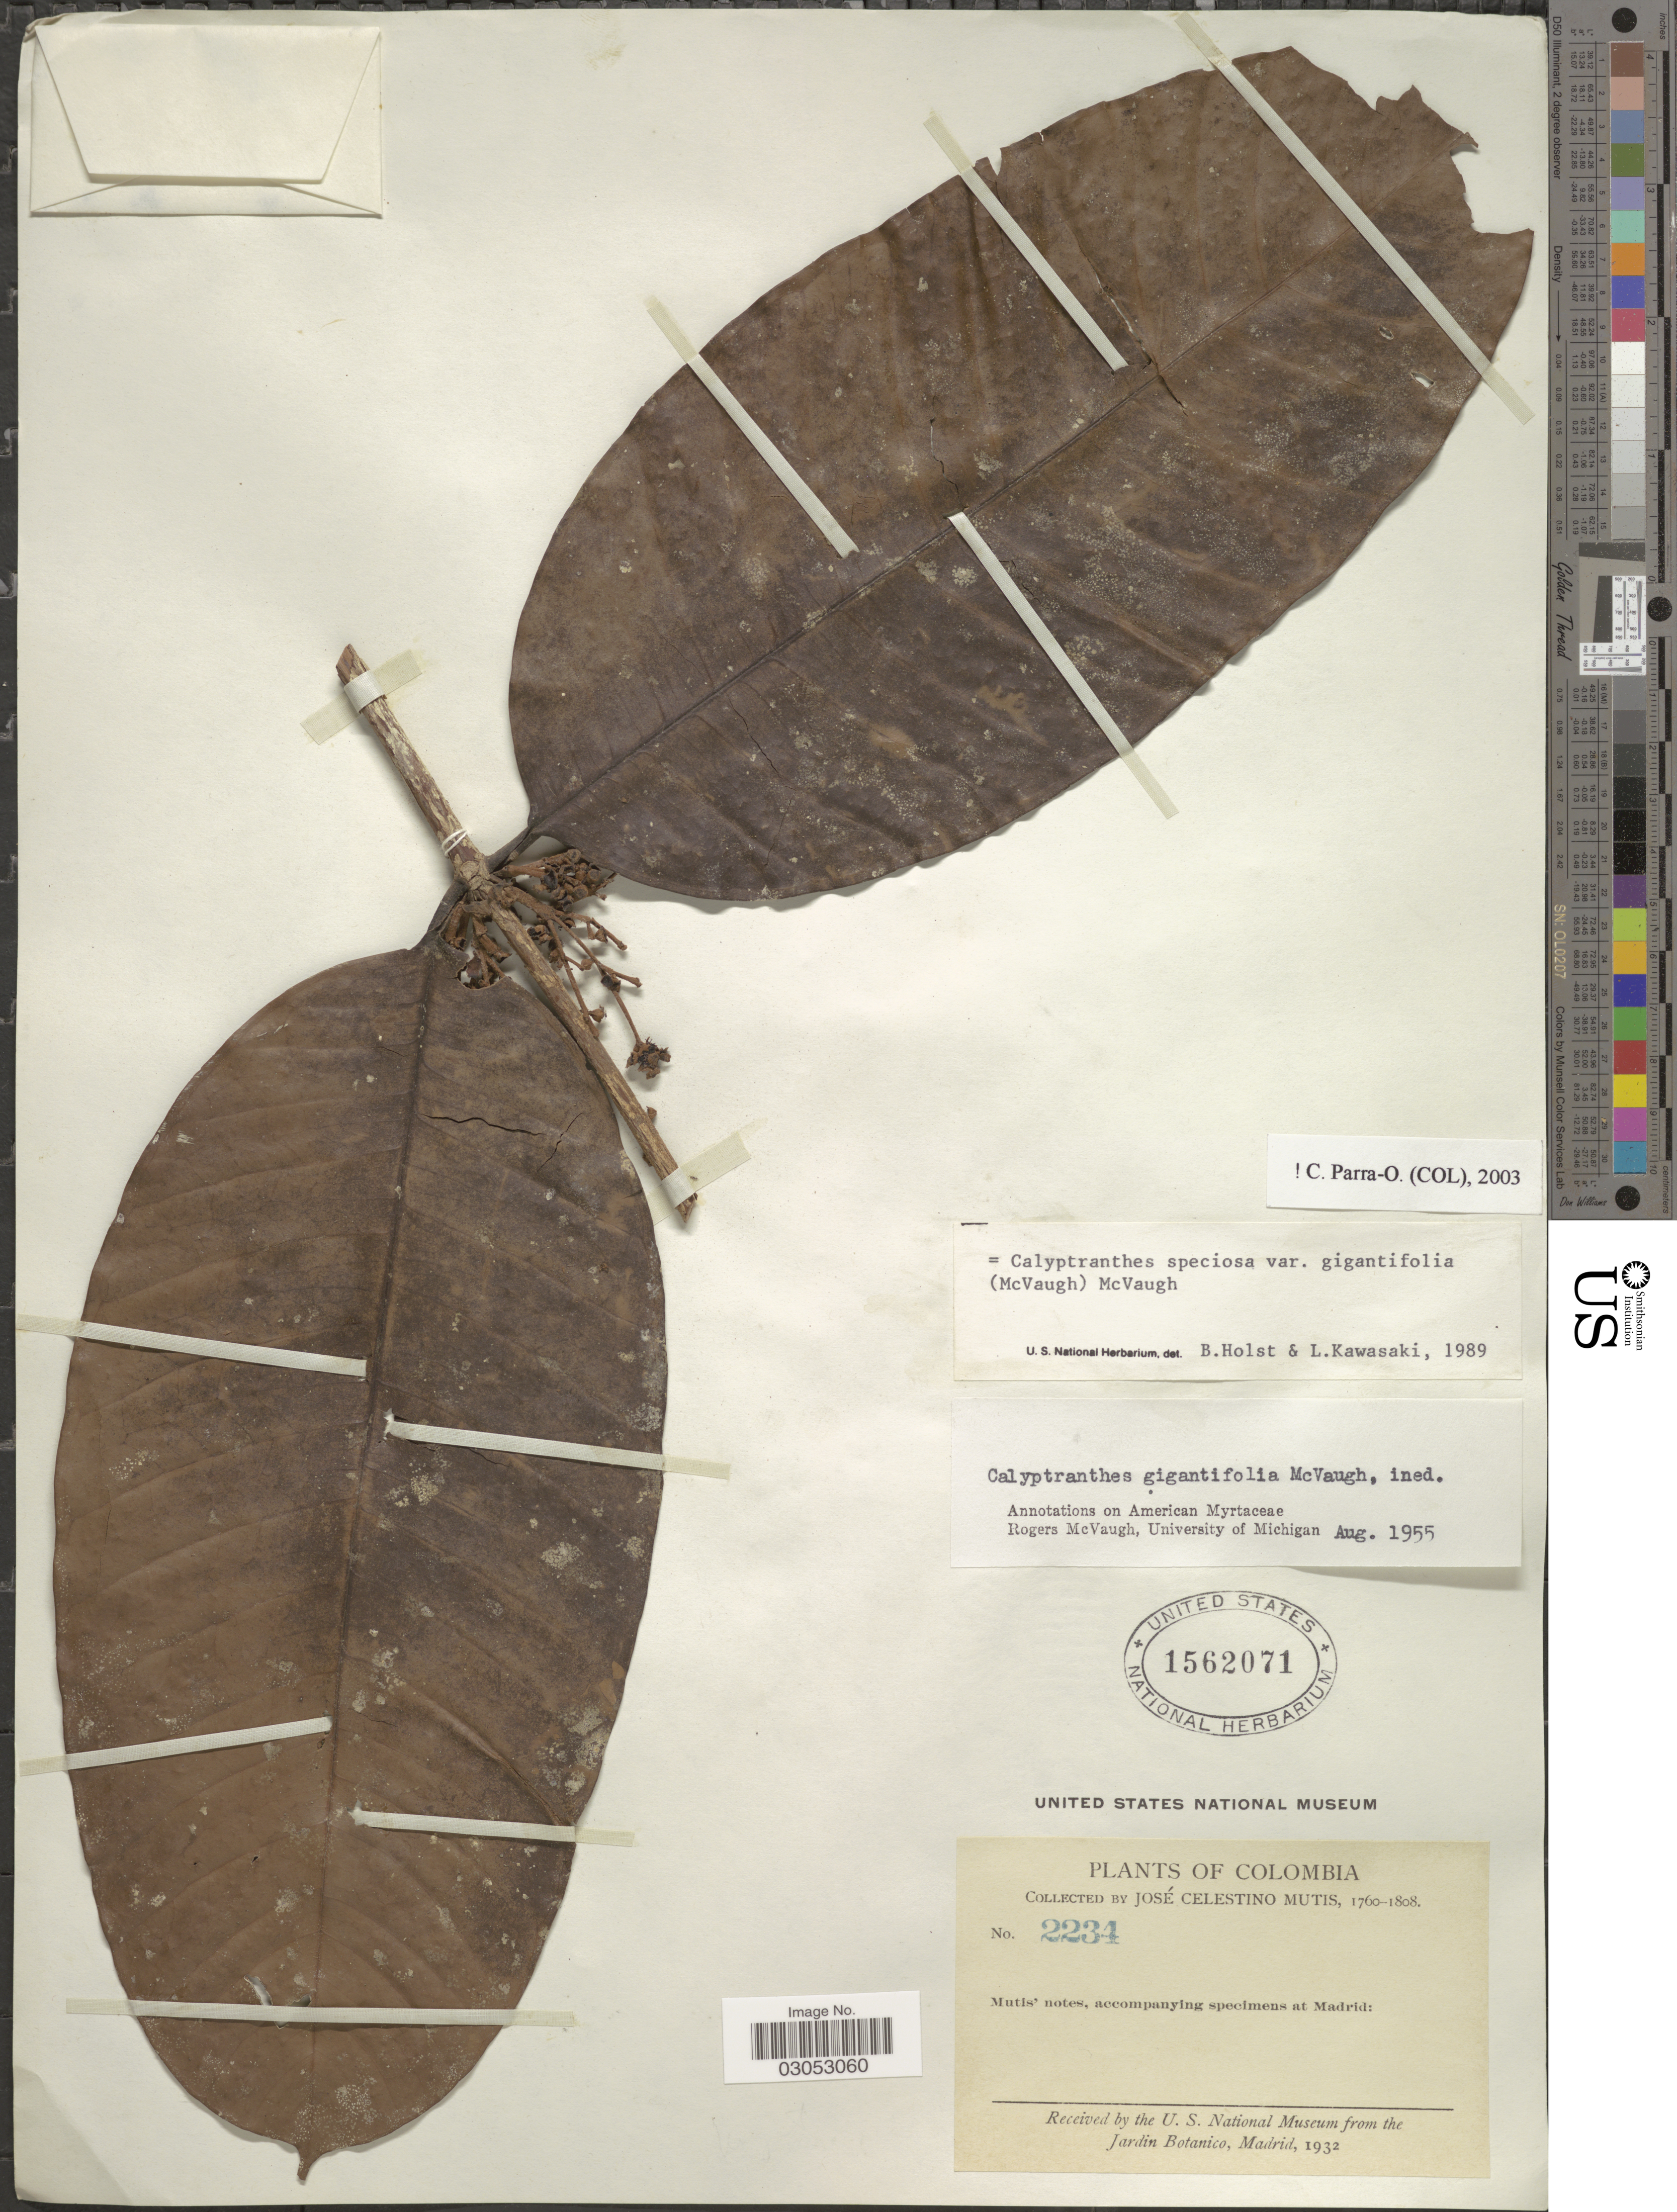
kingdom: Plantae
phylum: Tracheophyta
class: Magnoliopsida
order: Myrtales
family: Myrtaceae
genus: Myrcia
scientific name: Myrcia neospeciosa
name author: A.R. Lourenço & E. Lucas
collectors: J. C. B. Mutis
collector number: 2234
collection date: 1760/1808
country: Colombia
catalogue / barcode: US 1562071